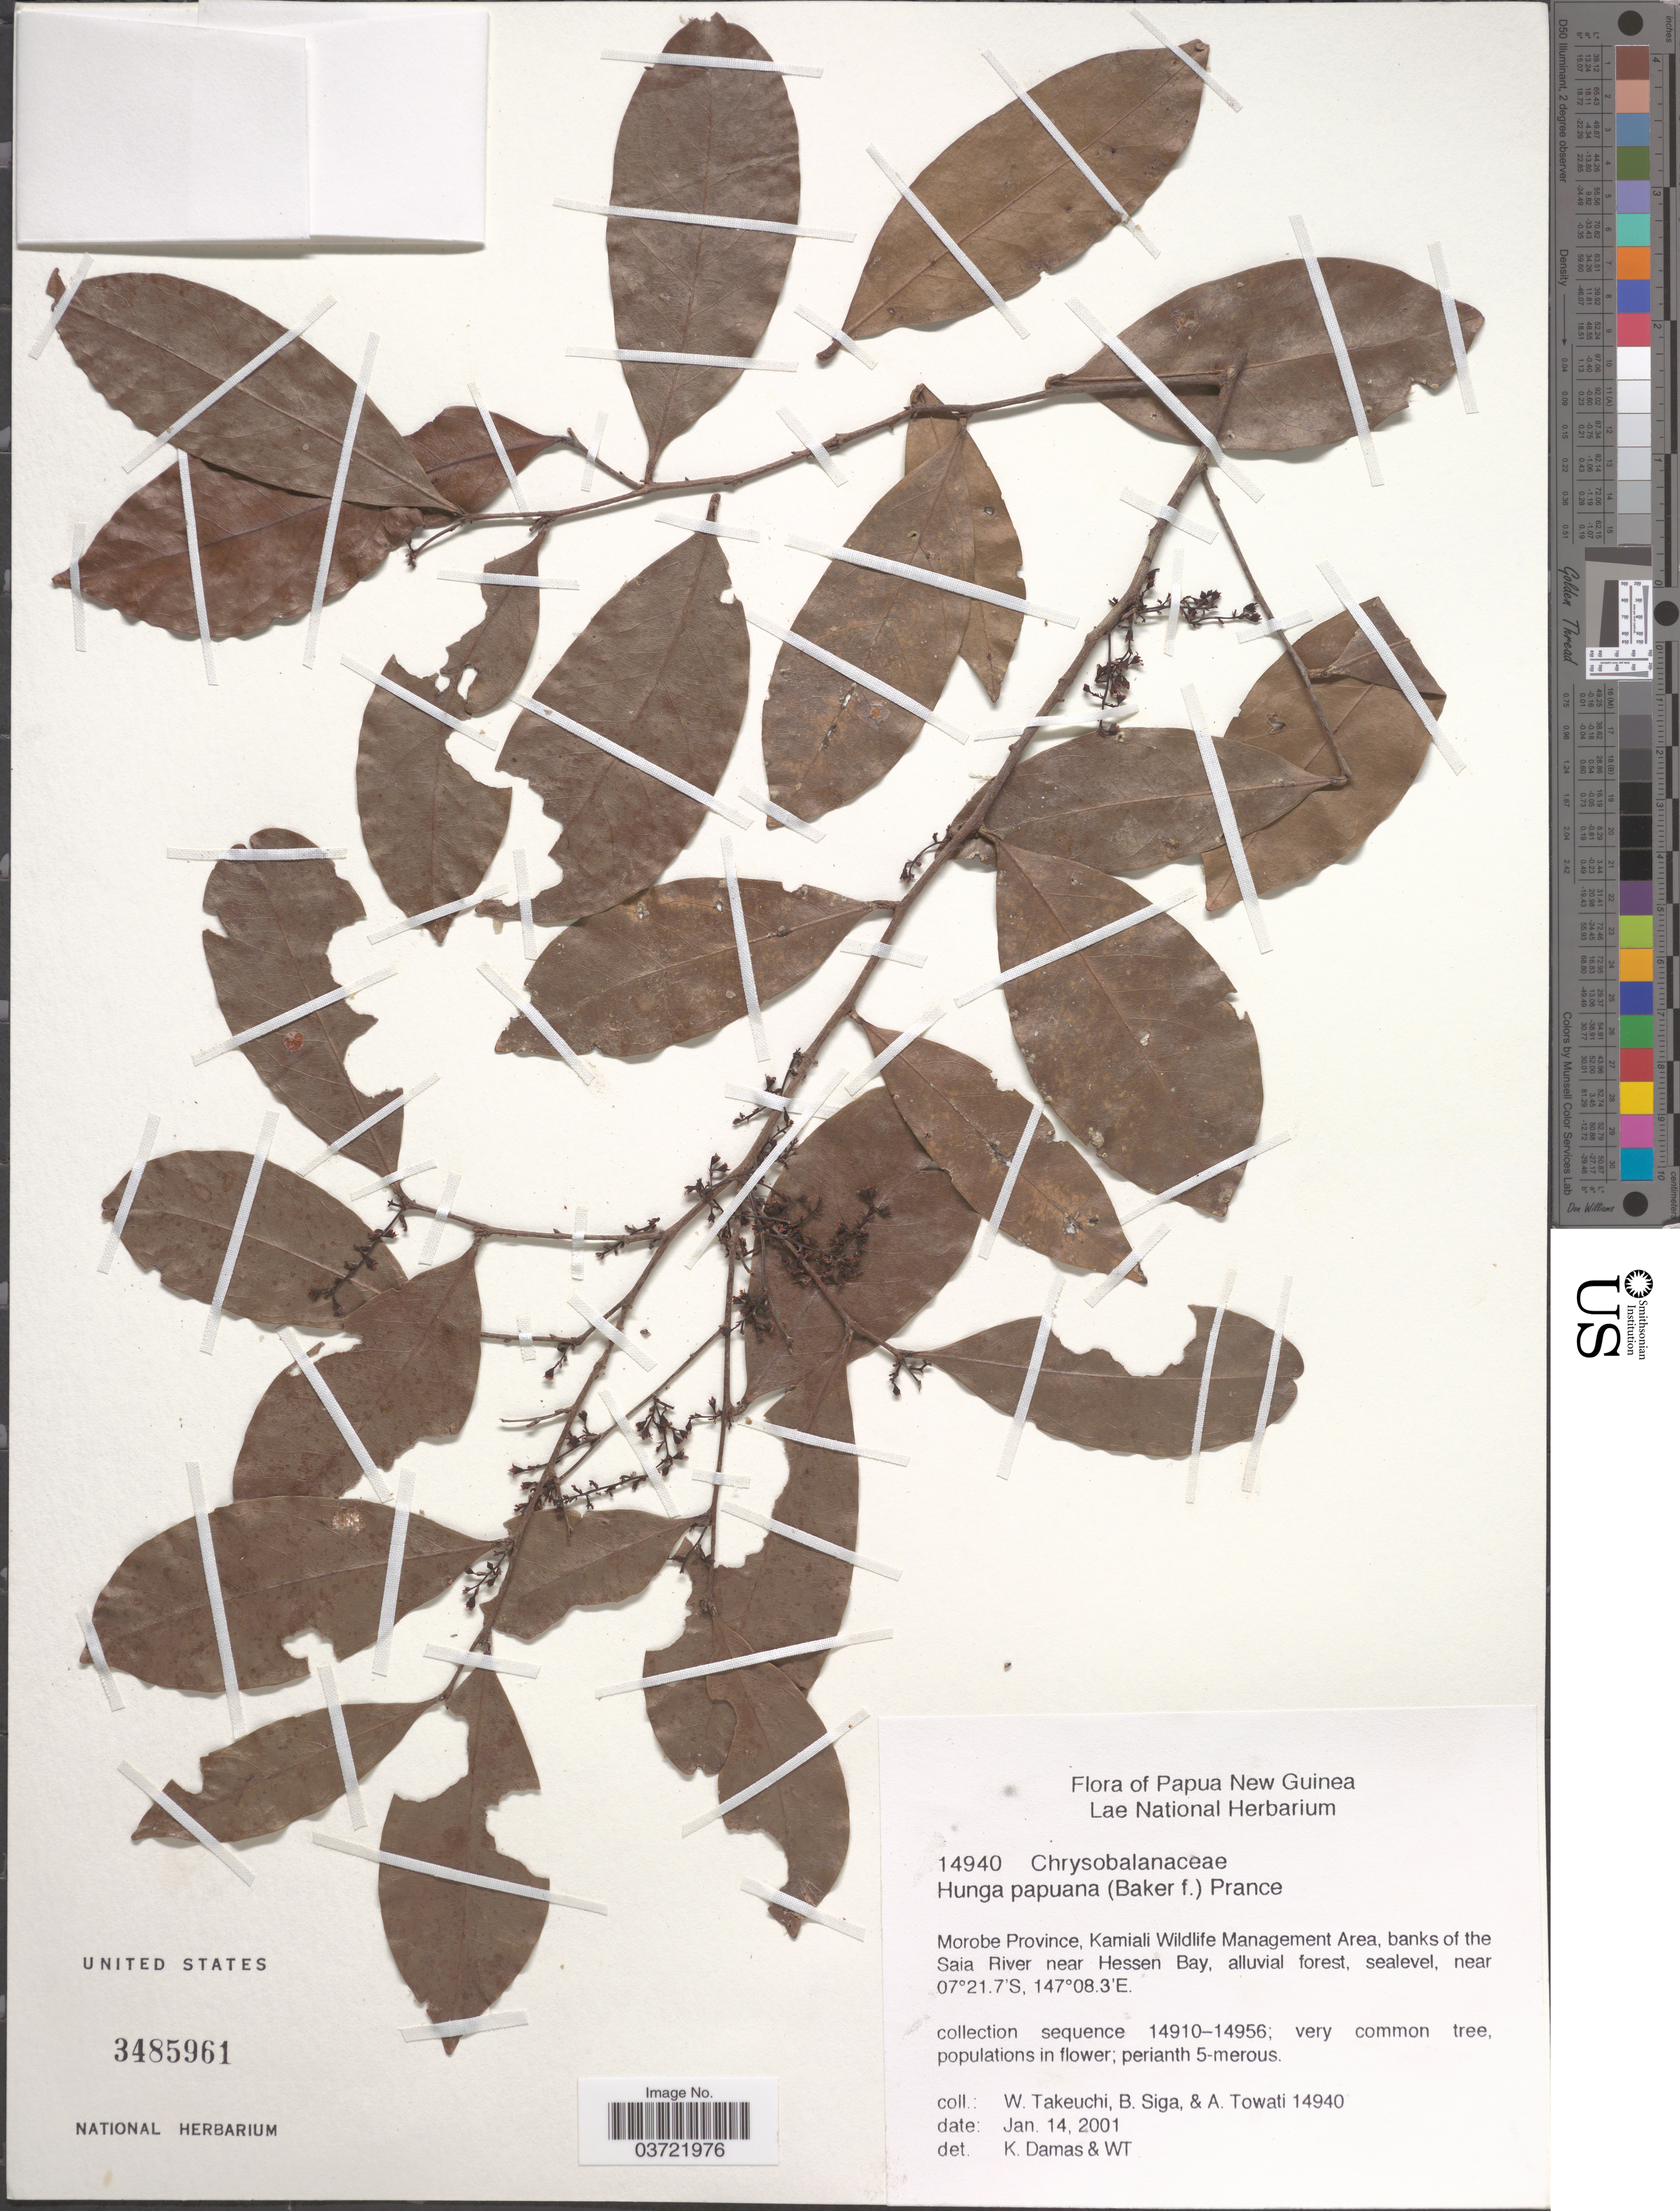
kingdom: Plantae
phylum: Tracheophyta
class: Magnoliopsida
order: Malpighiales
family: Chrysobalanaceae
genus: Hunga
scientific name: Hunga papuana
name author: Raf.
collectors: W. Takeuchi, B. Siga & A. Towati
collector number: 14940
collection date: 2001-01-14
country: Papua New Guinea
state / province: Morobe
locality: Kamiali Wildlife Management Area, banks of the Saia River near Hessen Bay.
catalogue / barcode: US 3485961